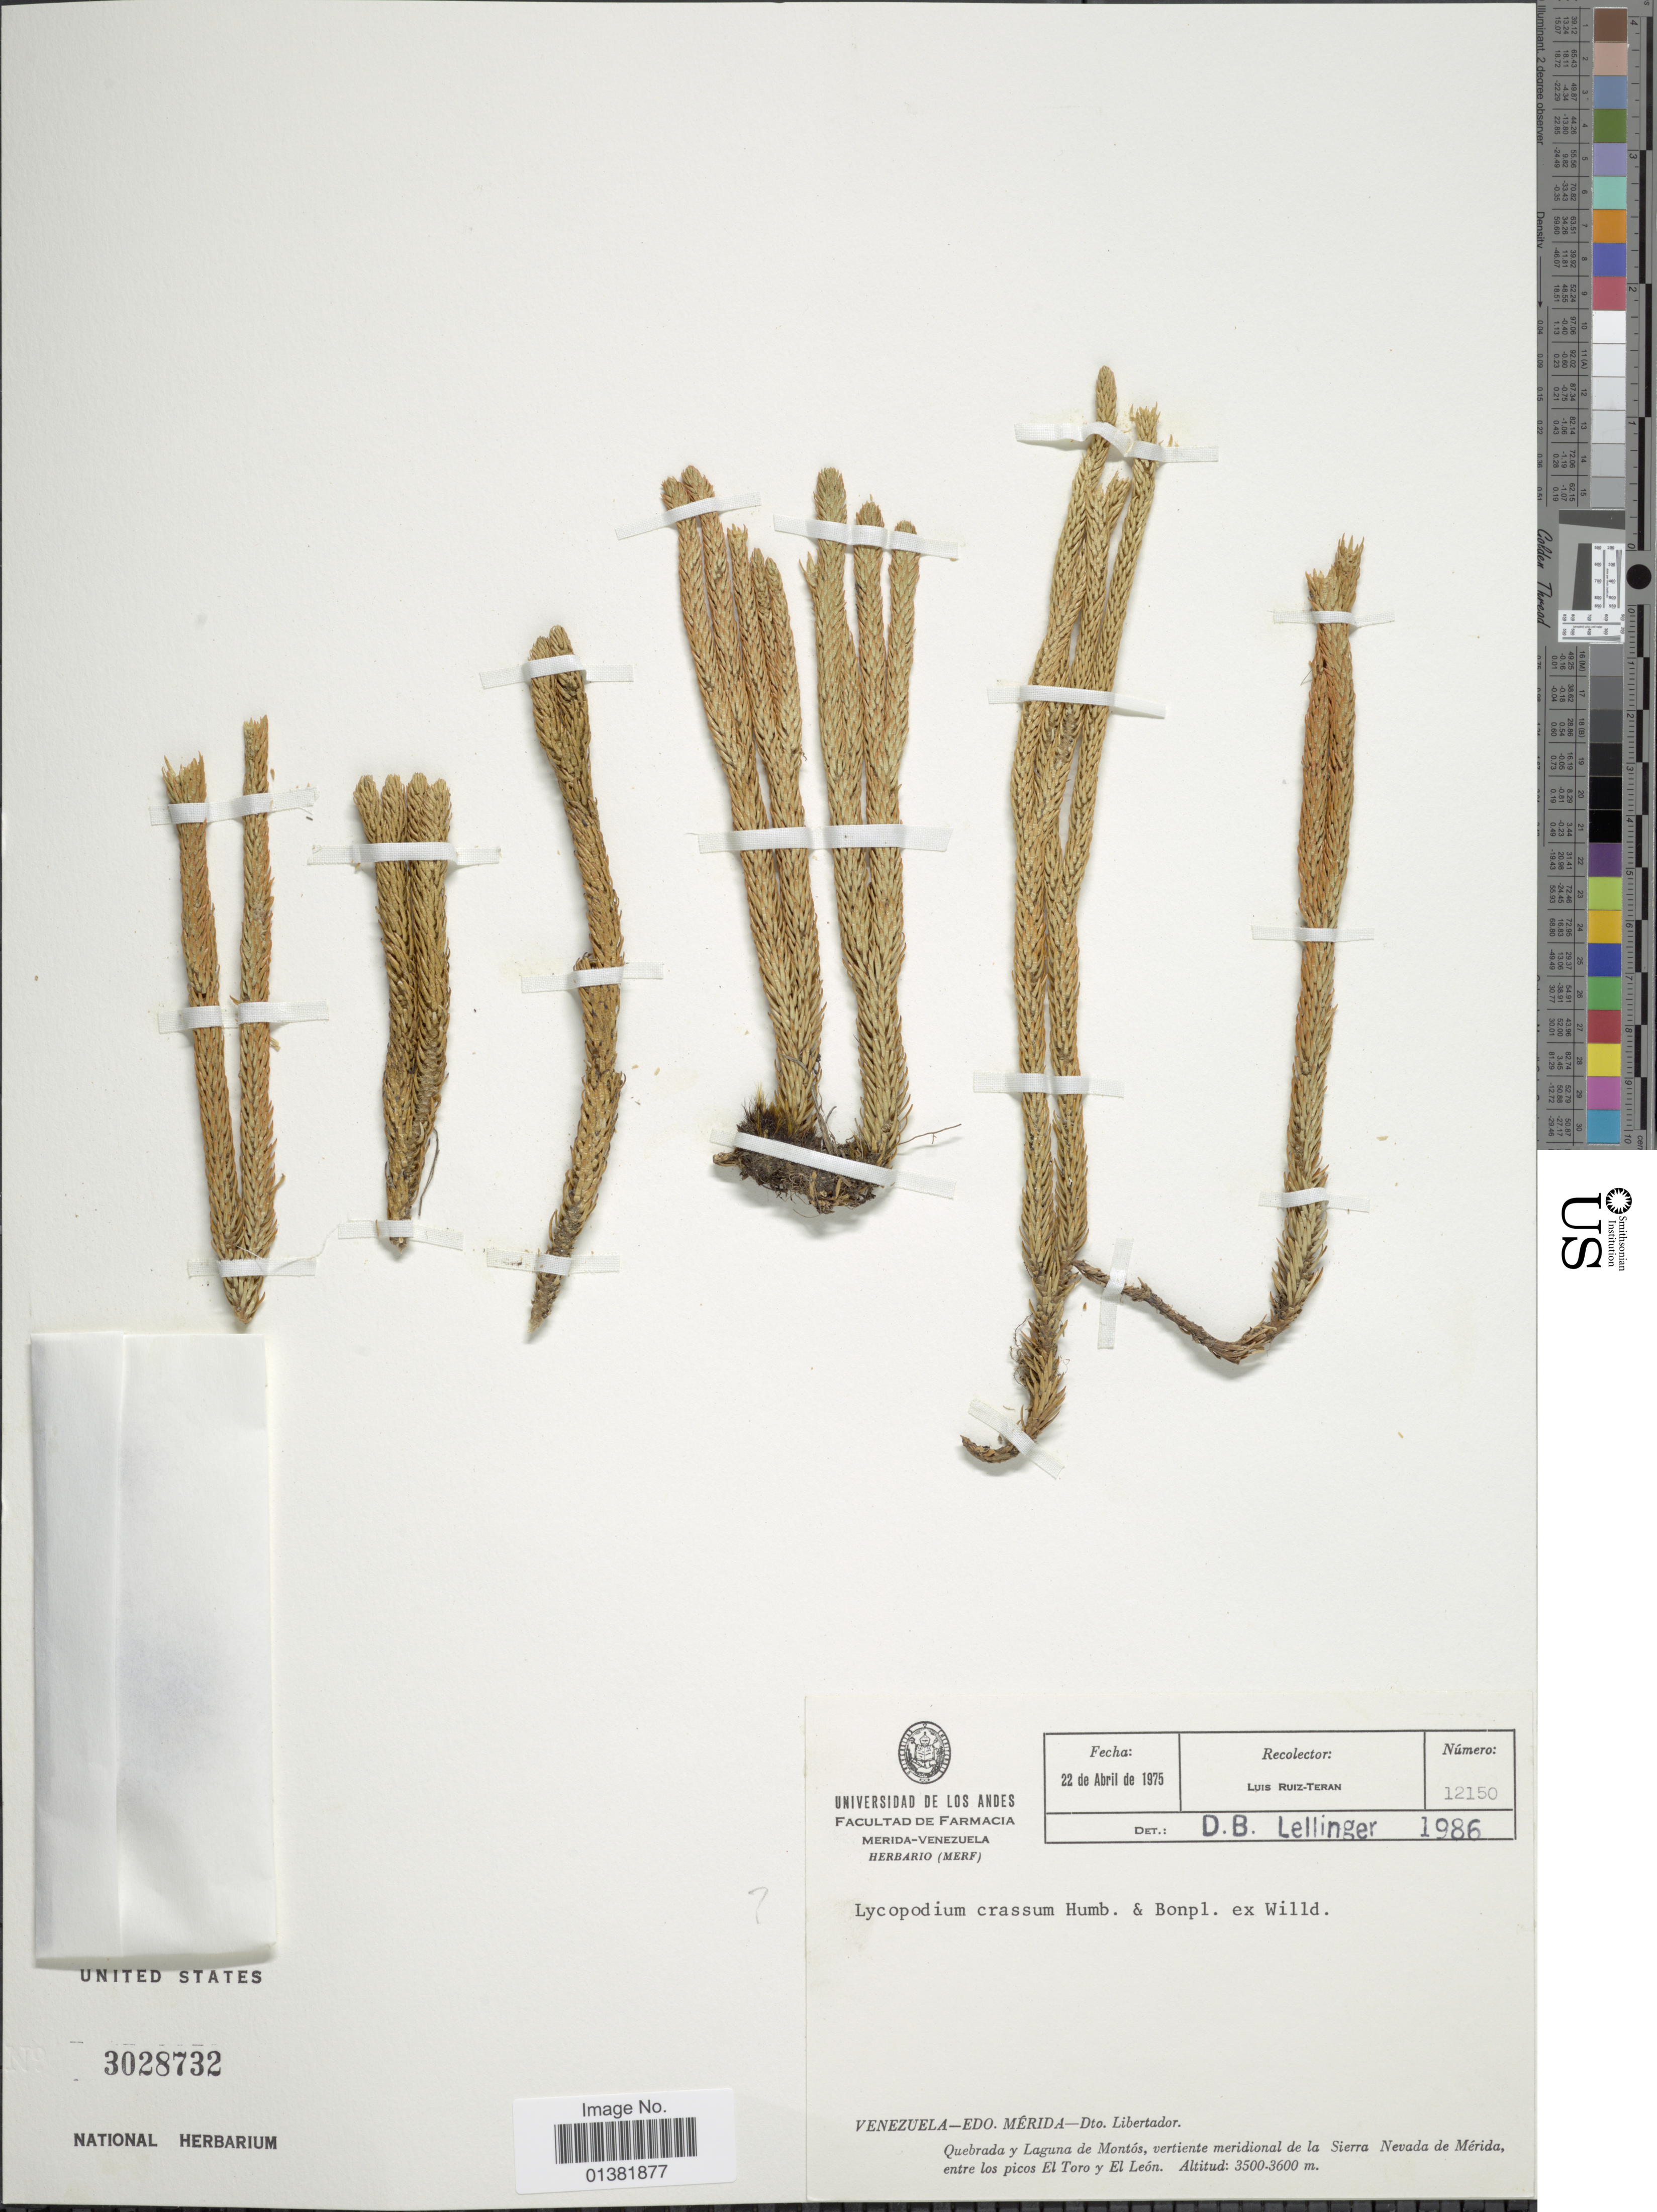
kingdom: Plantae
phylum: Tracheophyta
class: Lycopodiopsida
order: Lycopodiales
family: Lycopodiaceae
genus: Phlegmariurus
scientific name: Phlegmariurus crassus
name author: (Humb. & Bonpl. ex Willd.) B. Øllg.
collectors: L. E. Ruíz-Terán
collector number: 12150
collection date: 1975-04-22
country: Venezuela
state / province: Mérida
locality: Dto. Libertador, Quebrada y Laguna de Montós, vertiente meridional de la Sierra Nevada de Mérida, entre los picos El Toro y El León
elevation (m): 3500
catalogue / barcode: US 3028732